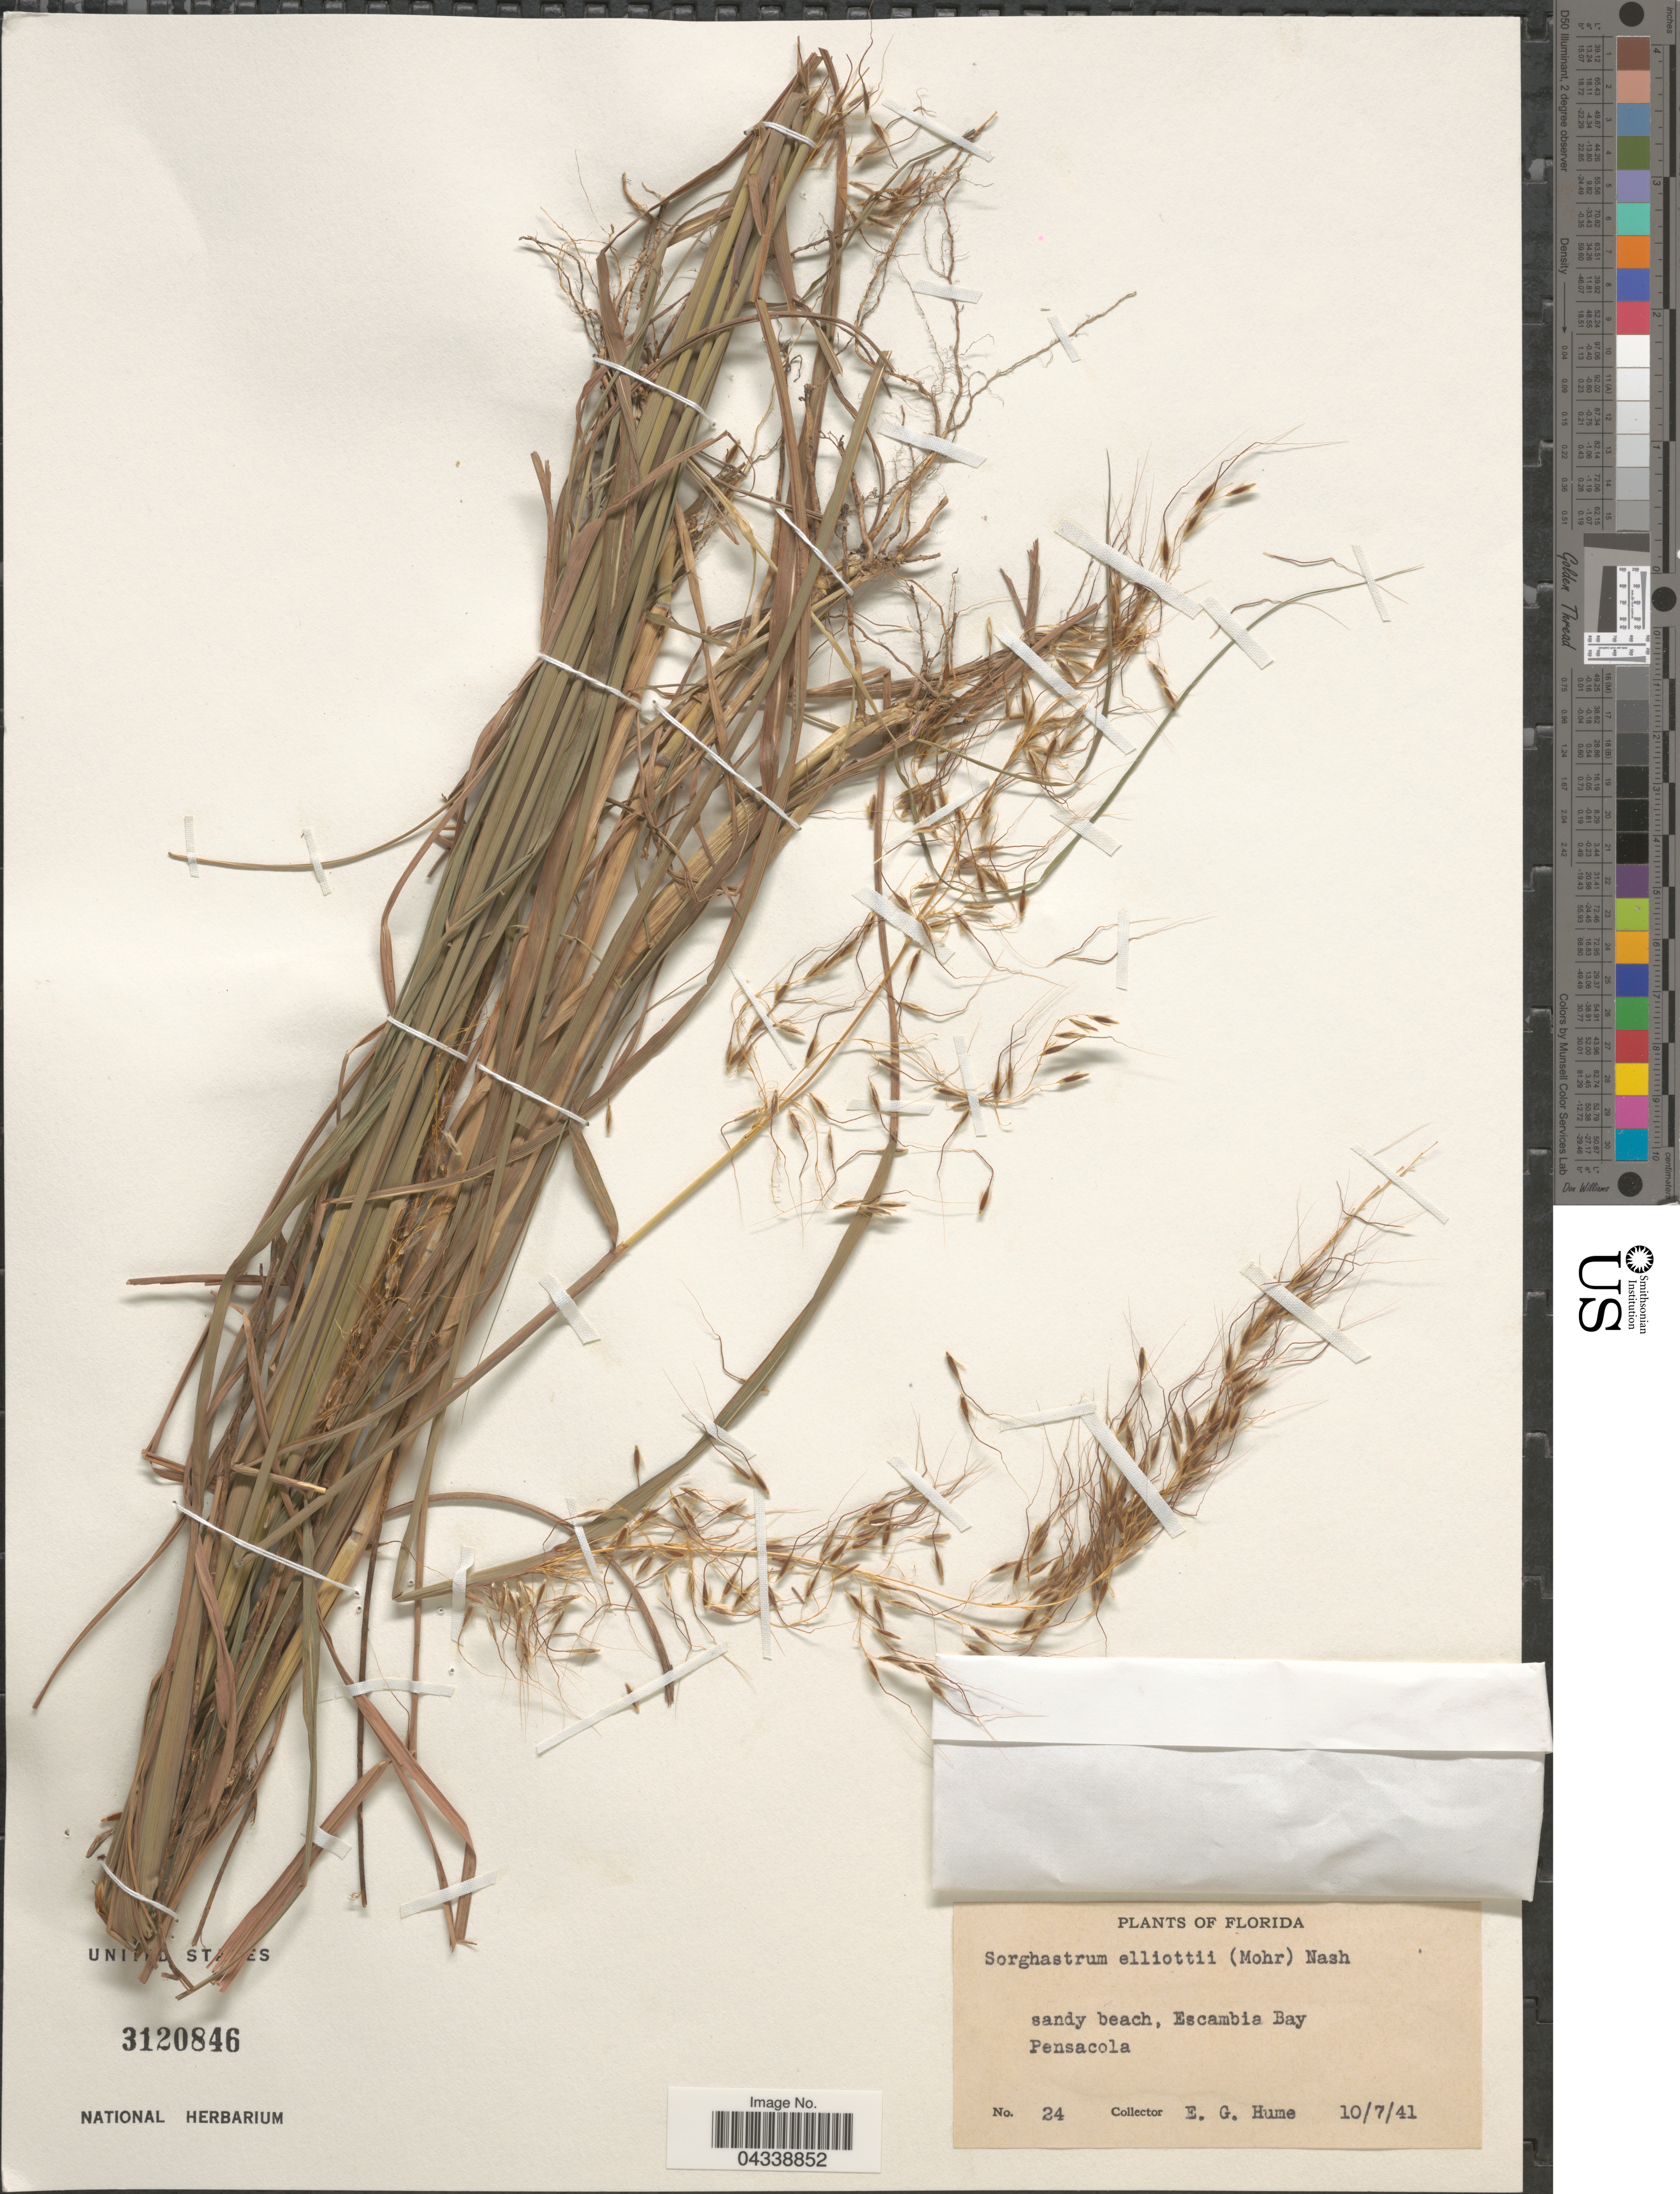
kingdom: Plantae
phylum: Tracheophyta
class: Liliopsida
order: Poales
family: Poaceae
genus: Sorghastrum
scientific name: Sorghastrum elliottii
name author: (C. Mohr) Nash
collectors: E. Hume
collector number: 24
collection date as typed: Transcribed d/m/y: 7/10/41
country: United States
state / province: Florida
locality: Escambia Bay. Pensacola.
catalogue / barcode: US 3120846